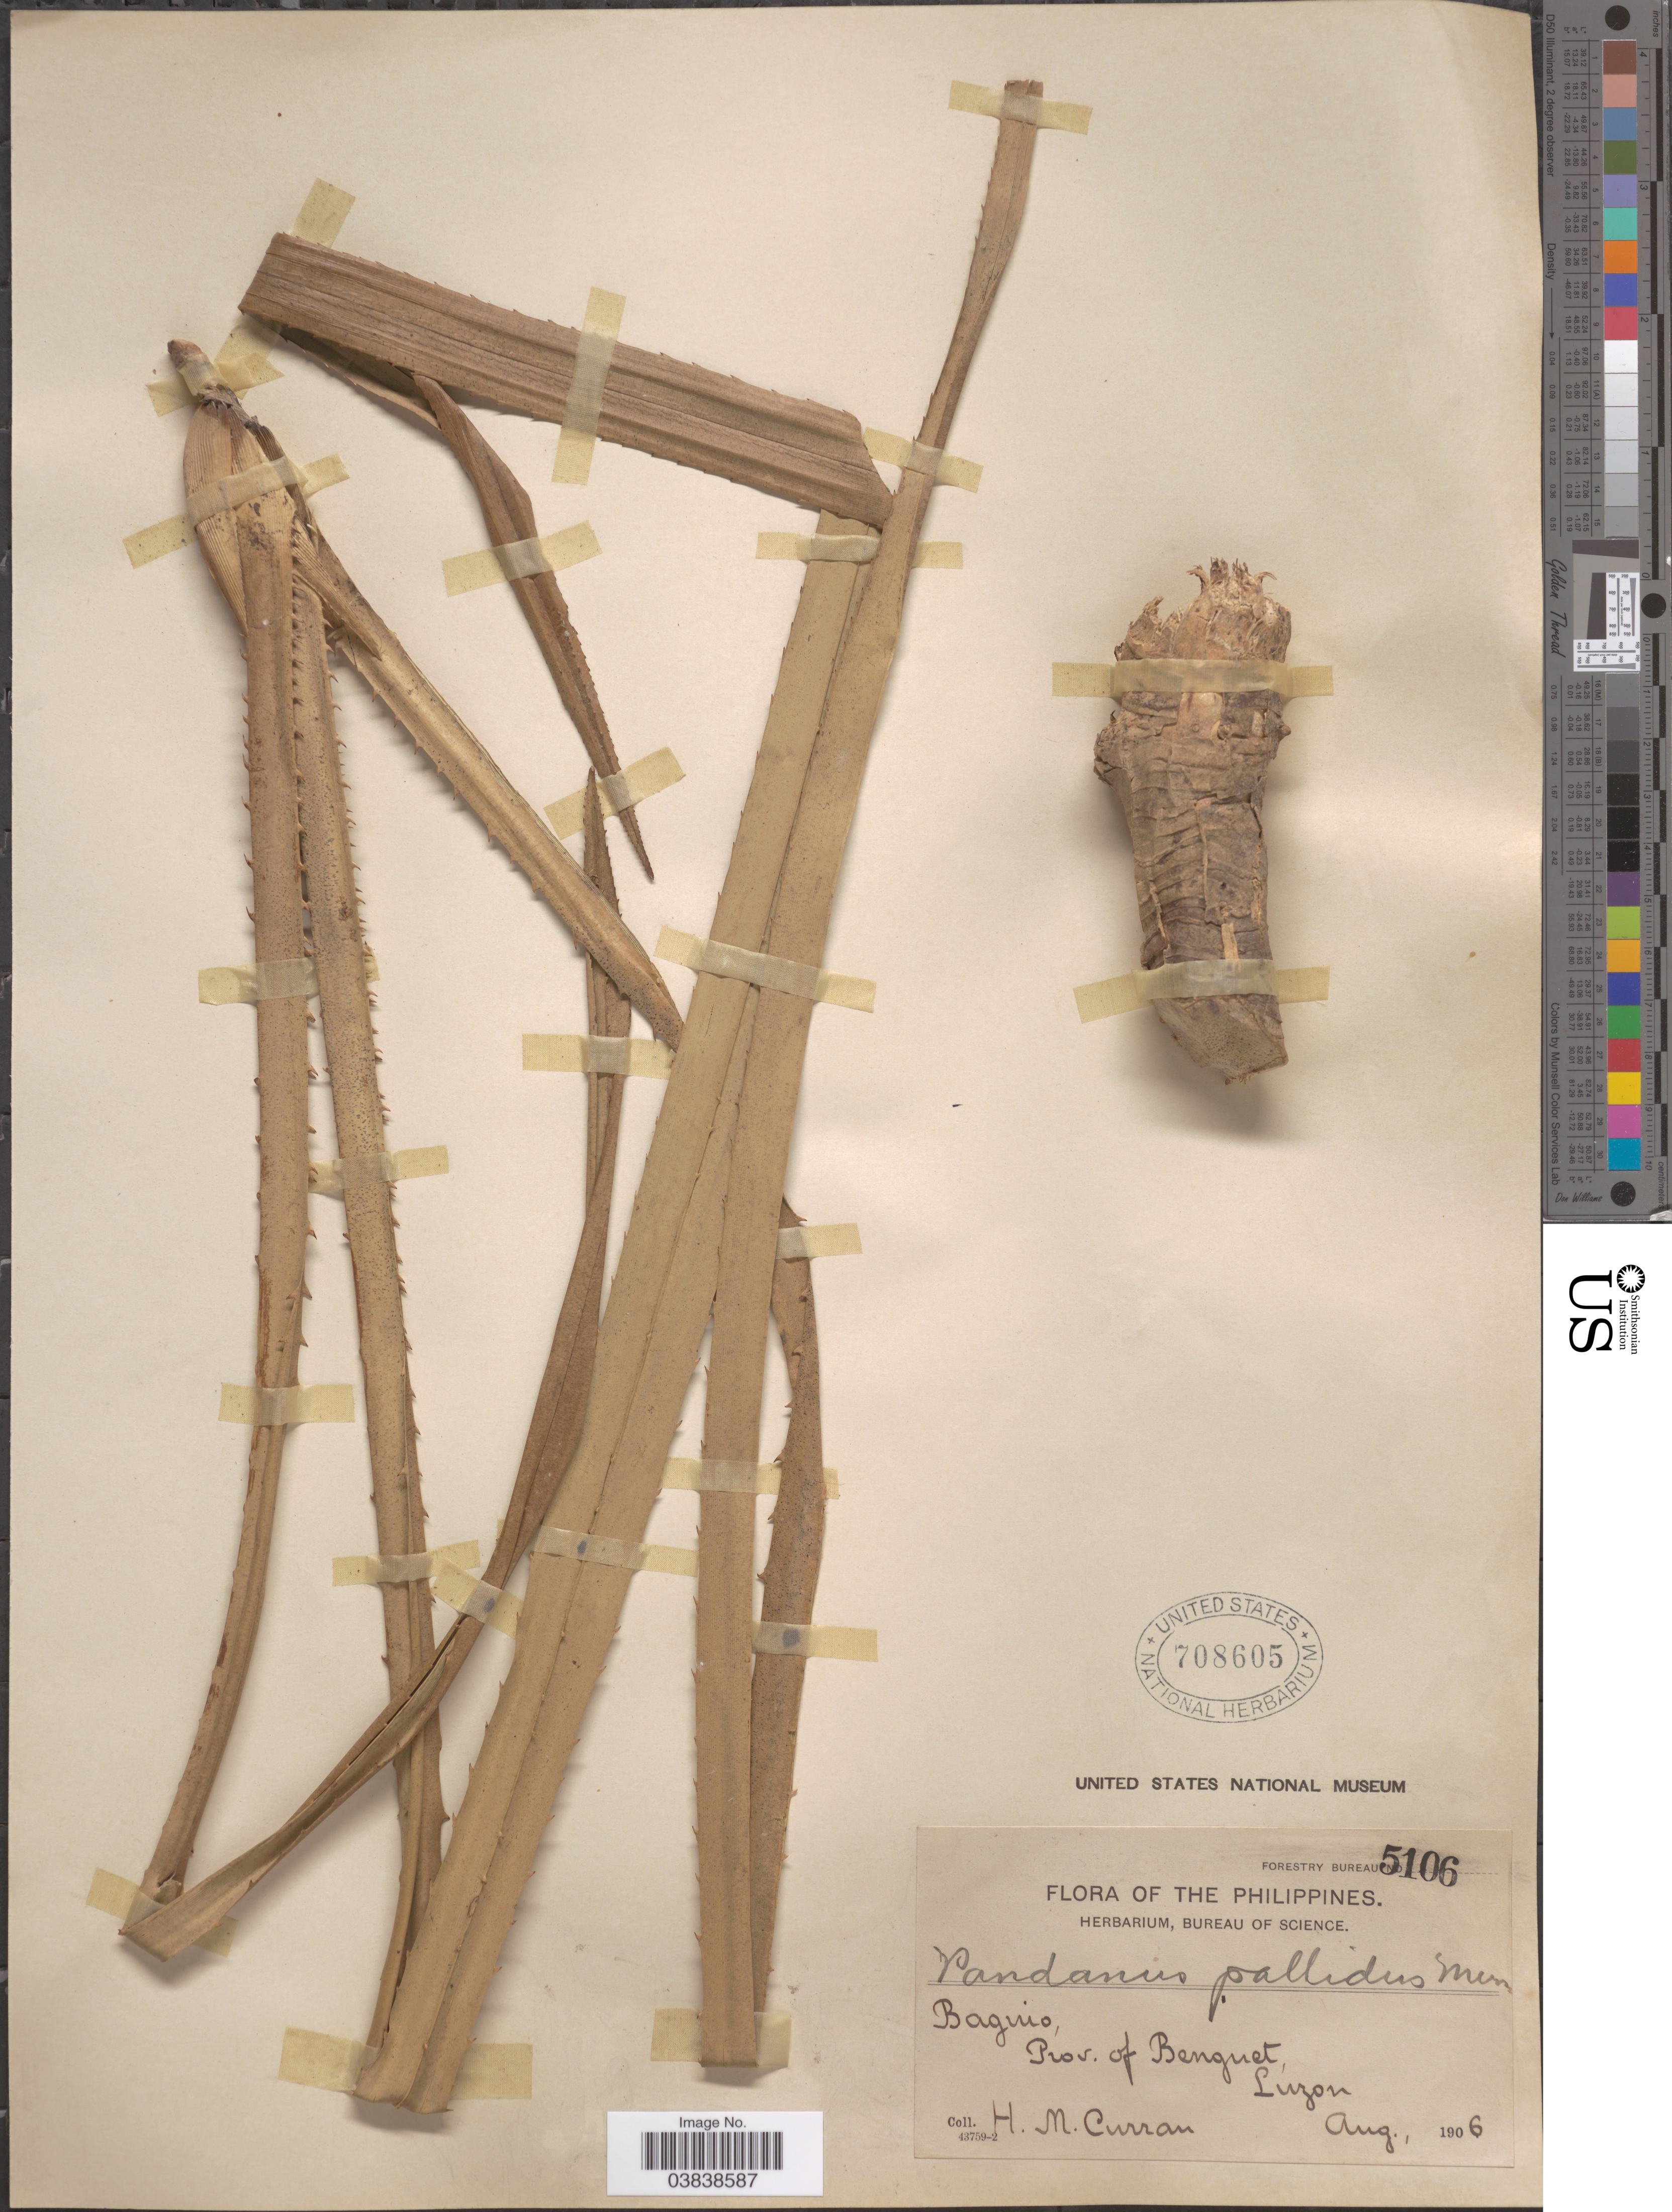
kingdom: Plantae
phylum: Tracheophyta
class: Liliopsida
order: Pandanales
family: Pandanaceae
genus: Pandanus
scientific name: Pandanus pallidus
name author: Merr.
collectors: H. M. Curran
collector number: Forestry Bureau 5106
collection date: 1906-08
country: Philippines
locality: Baguio, Prov. of Benguet, Luzon.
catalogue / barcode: US 708605